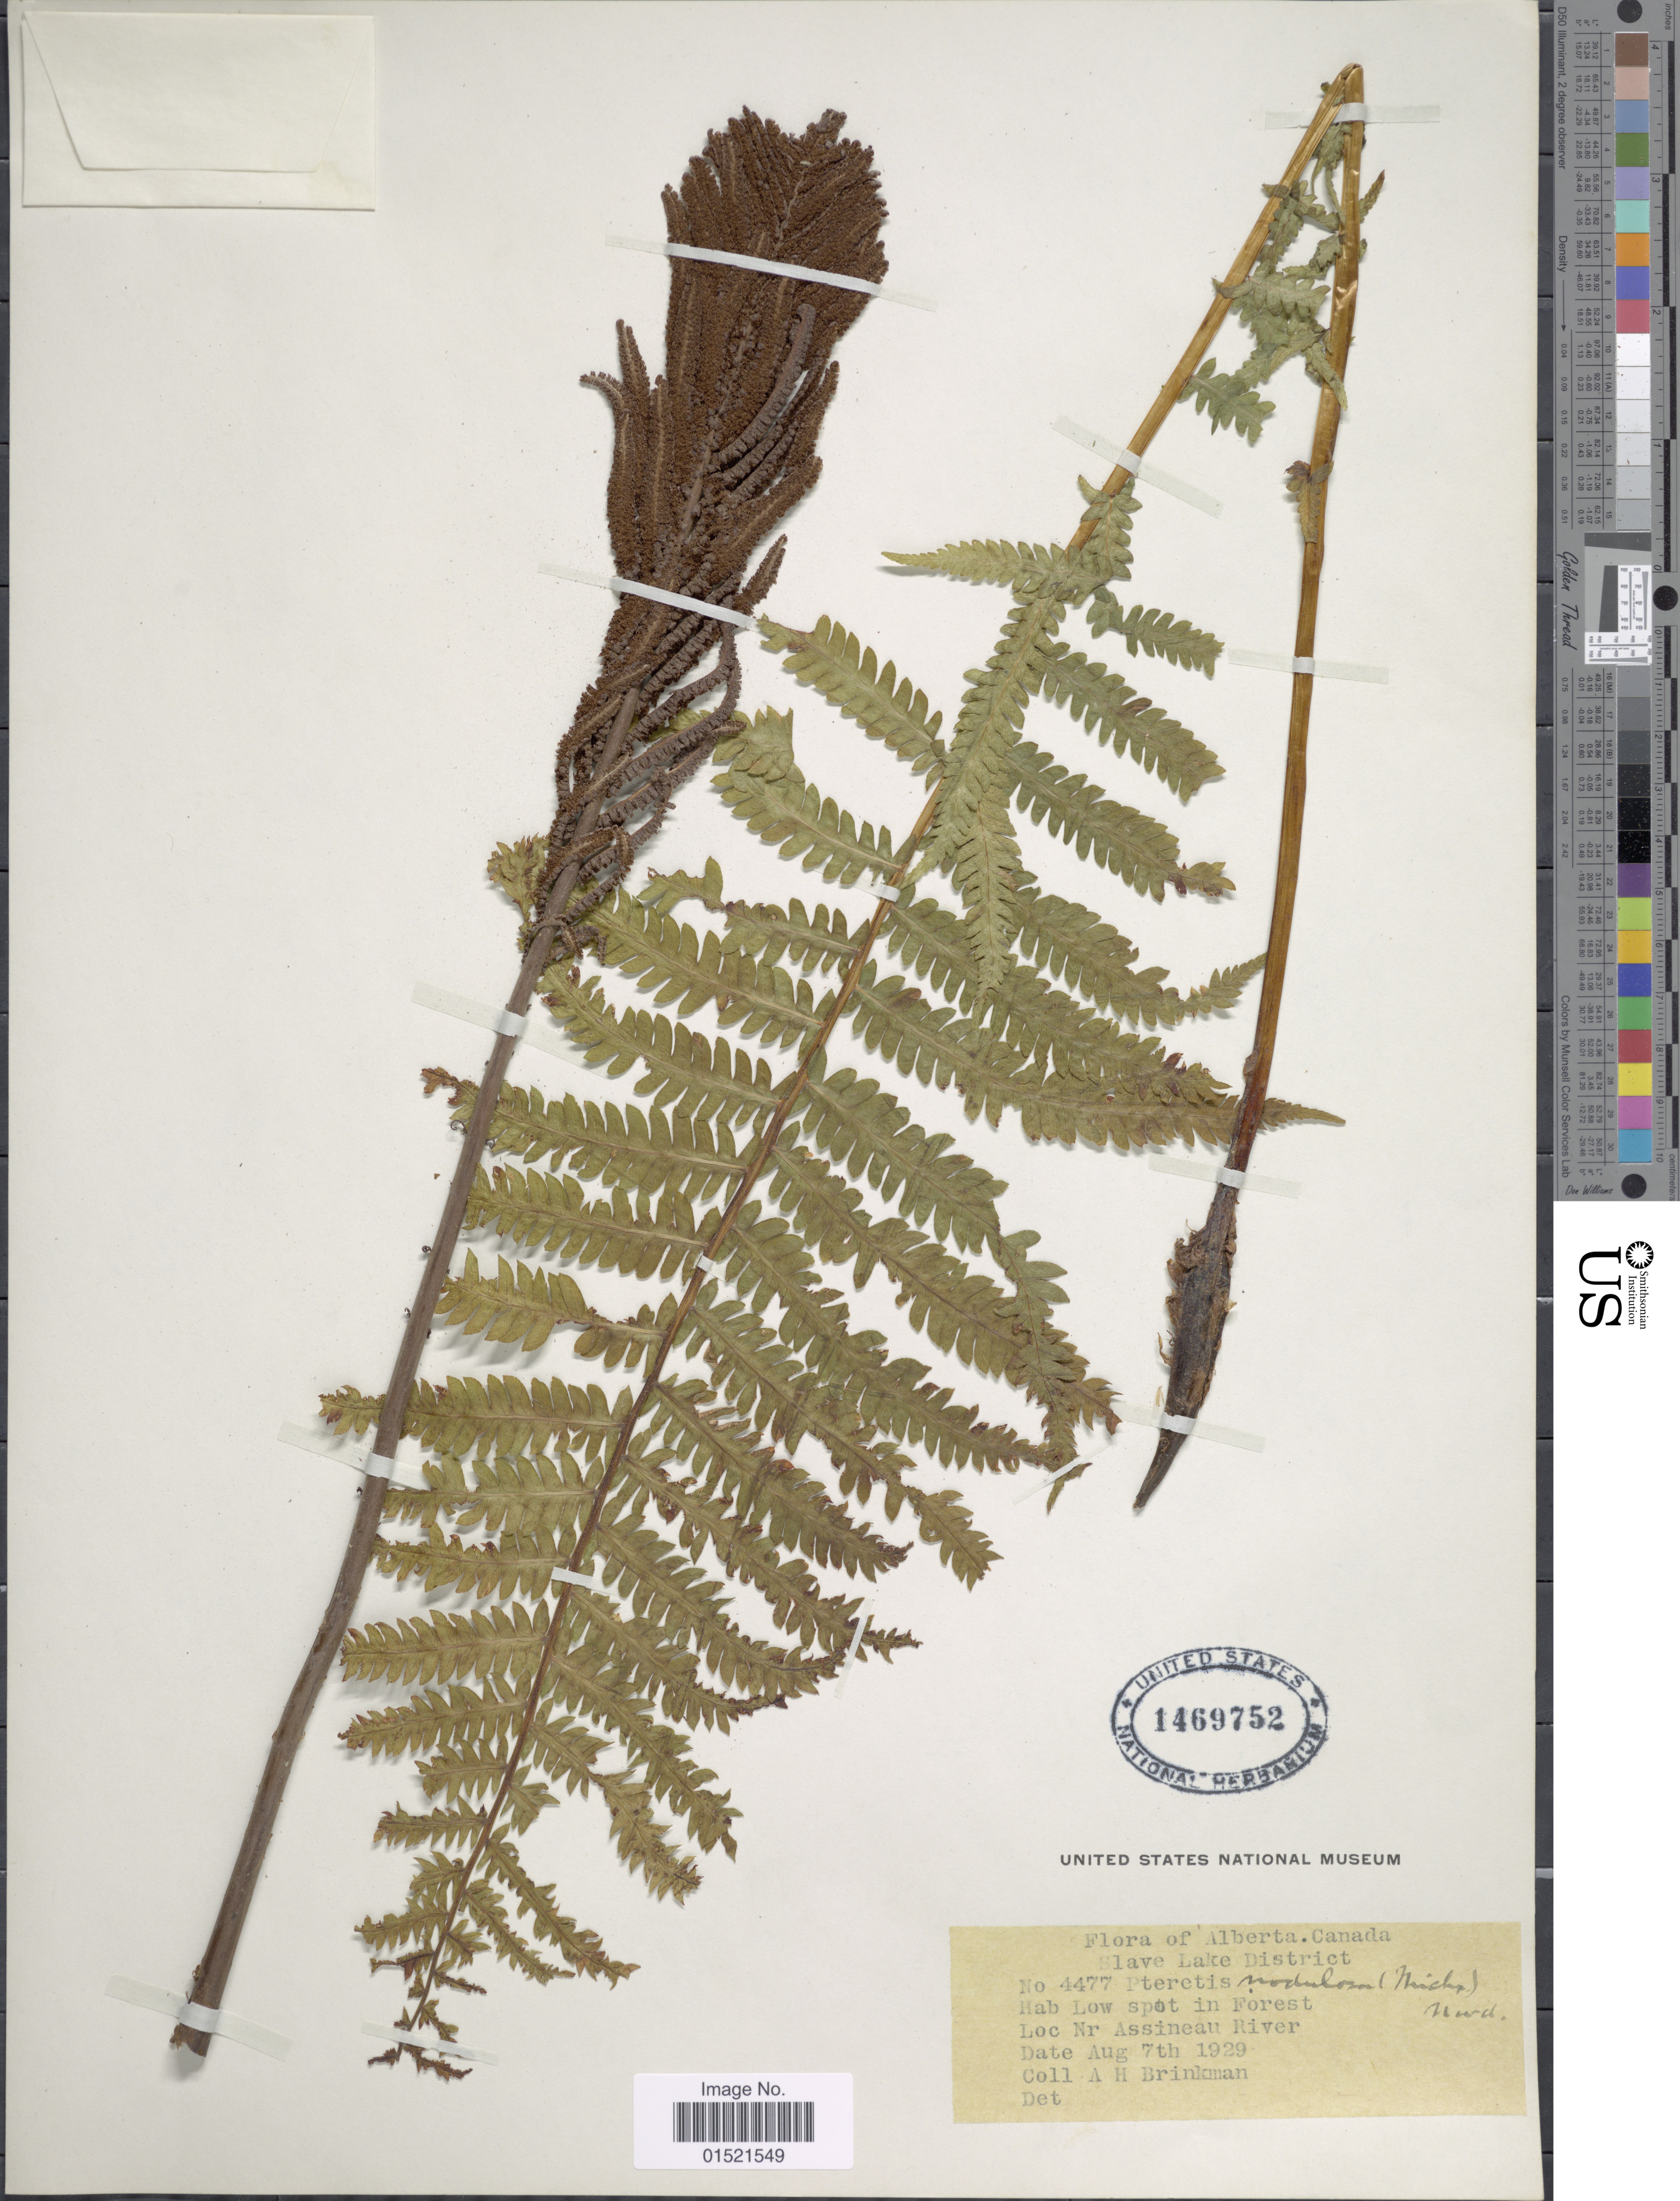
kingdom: Plantae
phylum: Tracheophyta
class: Polypodiopsida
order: Polypodiales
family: Onocleaceae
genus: Matteuccia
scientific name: Matteuccia struthiopteris var. pensylvanica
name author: (Willd.) C.V. Morton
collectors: A. Brinkman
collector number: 4477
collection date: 1929-08-07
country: Canada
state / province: Alberta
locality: Alberta, Slave Lake District, Nr. Assineau River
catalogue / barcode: US 1469752